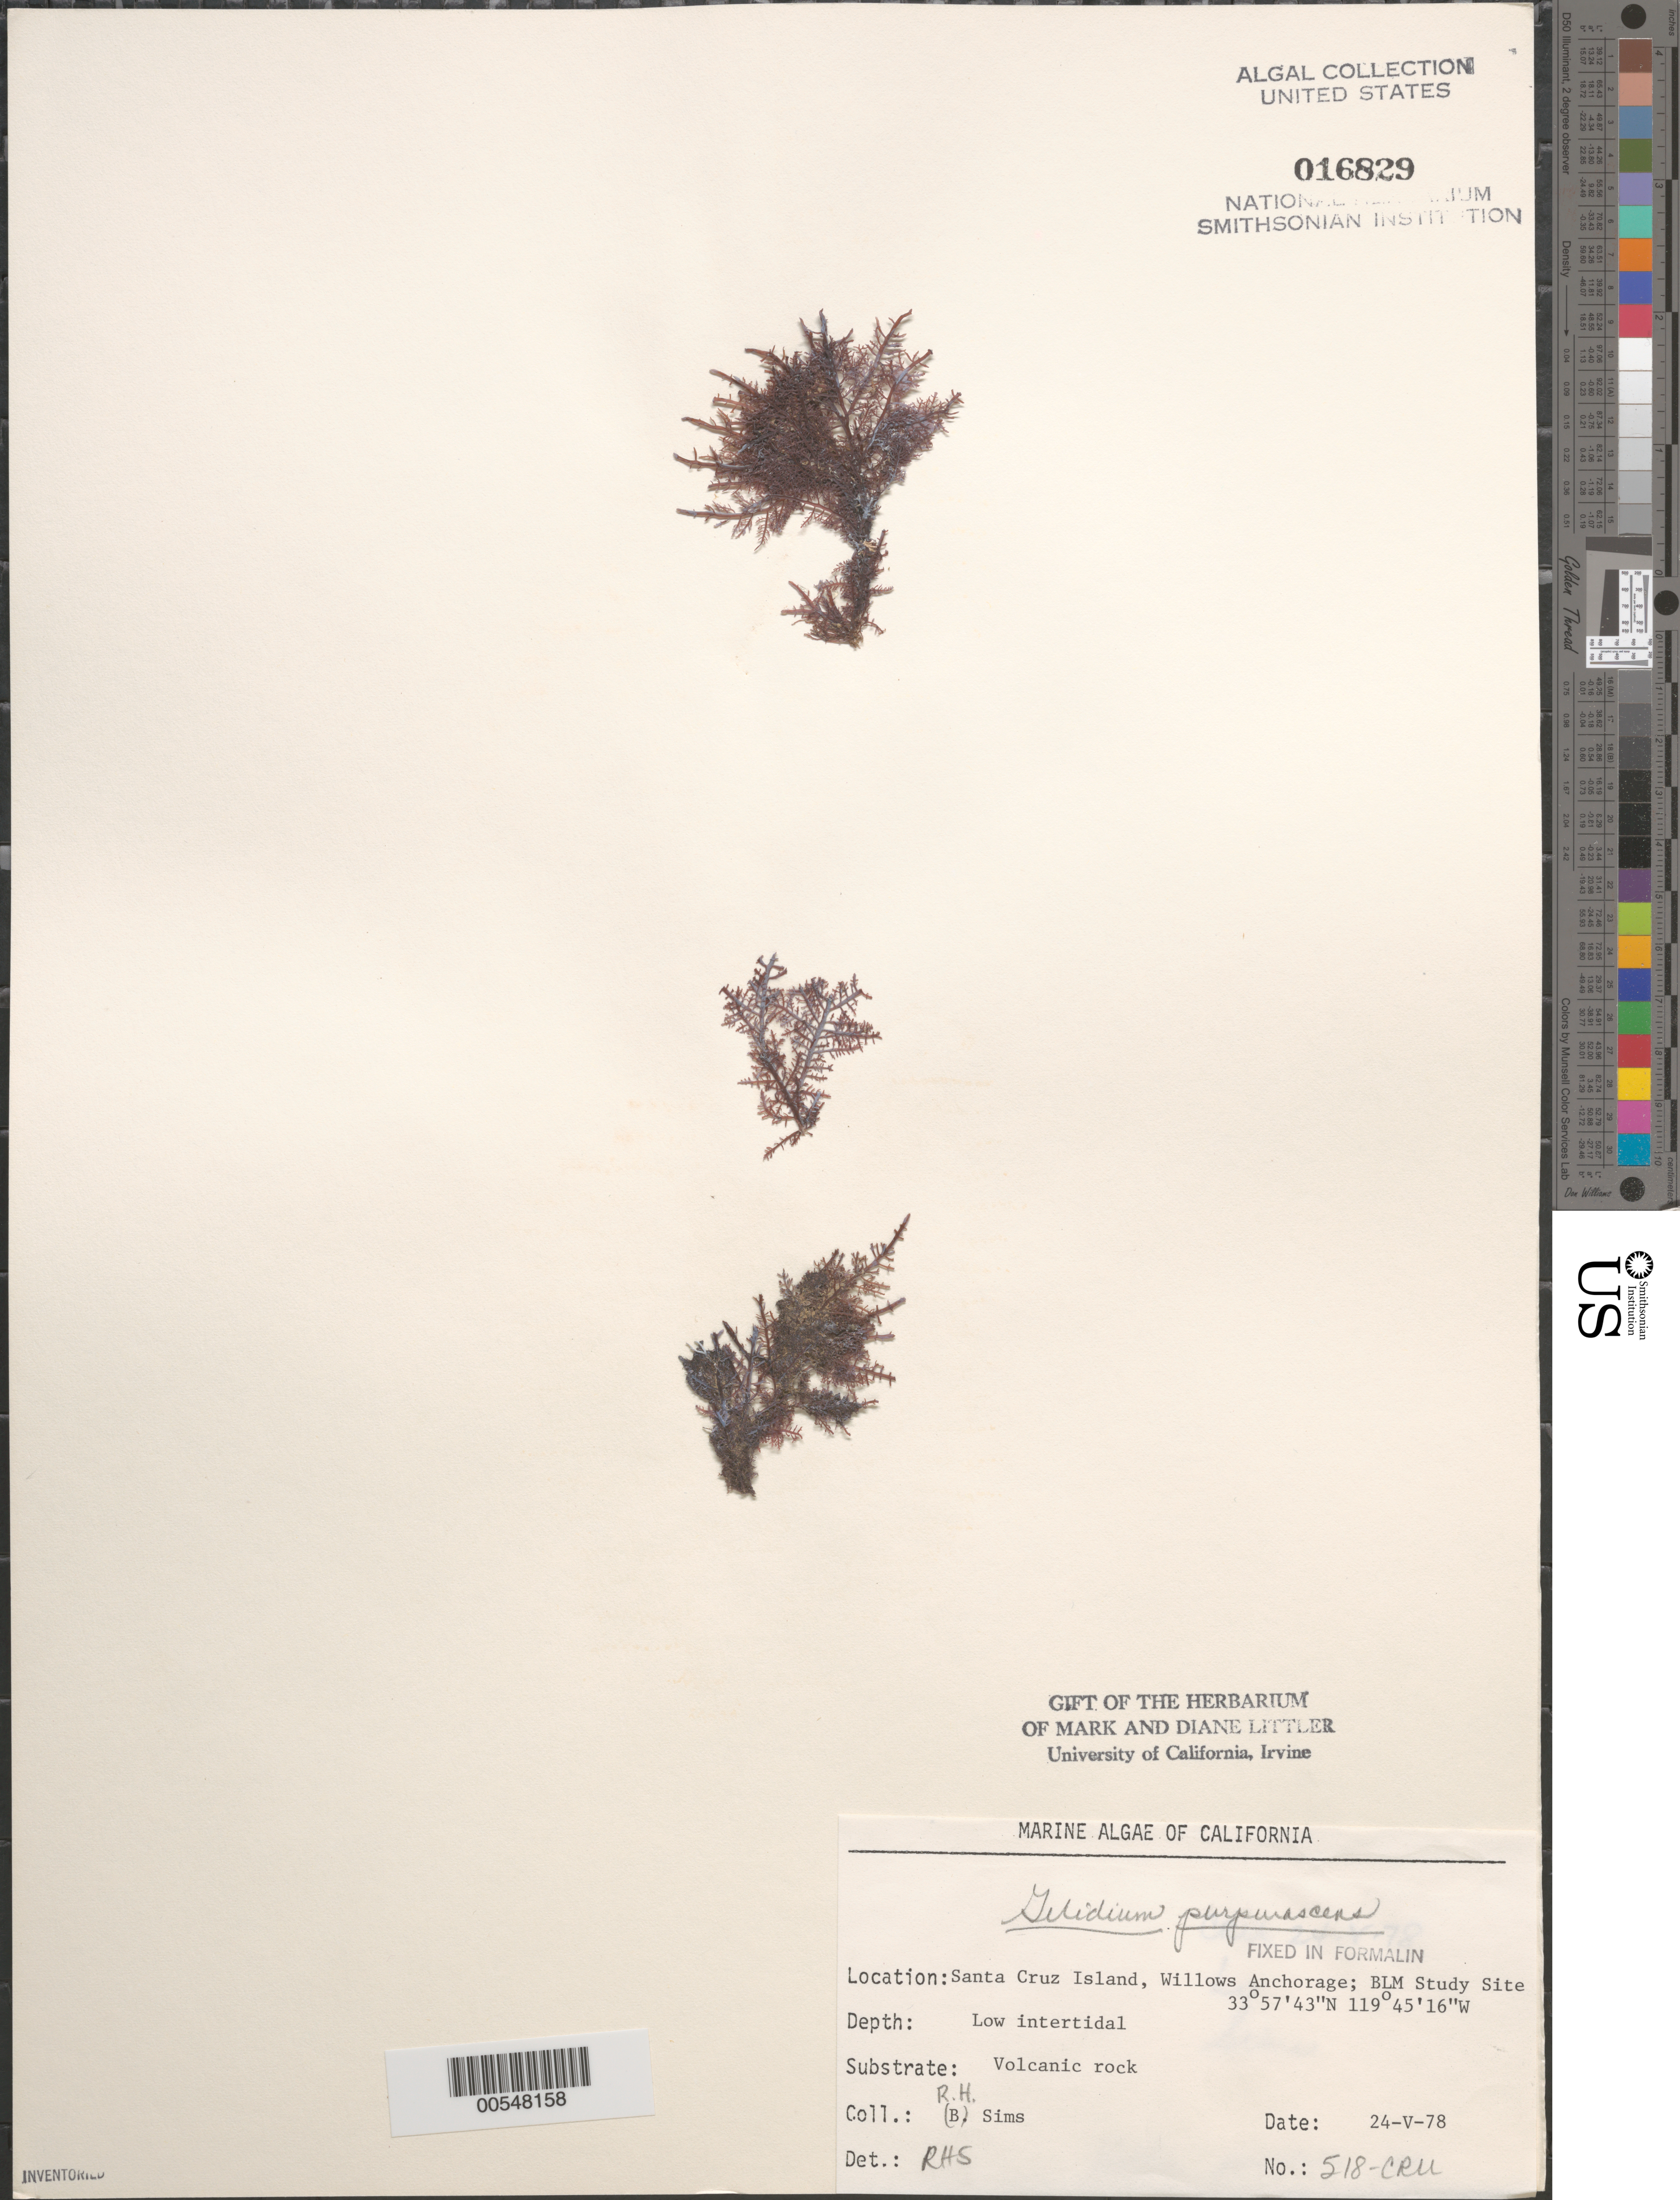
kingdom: Plantae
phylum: Rhodophyta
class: Florideophyceae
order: Gelidiales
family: Gelidiaceae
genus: Gelidium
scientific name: Gelidium purpurascens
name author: N.L. Gardner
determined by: Sims, Robert H.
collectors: R. H. Sims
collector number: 518-cru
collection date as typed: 24 May 1978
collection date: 1978-05-24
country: United States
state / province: California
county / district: Santa Barbara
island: Santa Cruz Island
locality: Willows Anchorage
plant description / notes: BLM-SOCALBIGHT Rocky Intertidal Survey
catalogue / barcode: US 16829